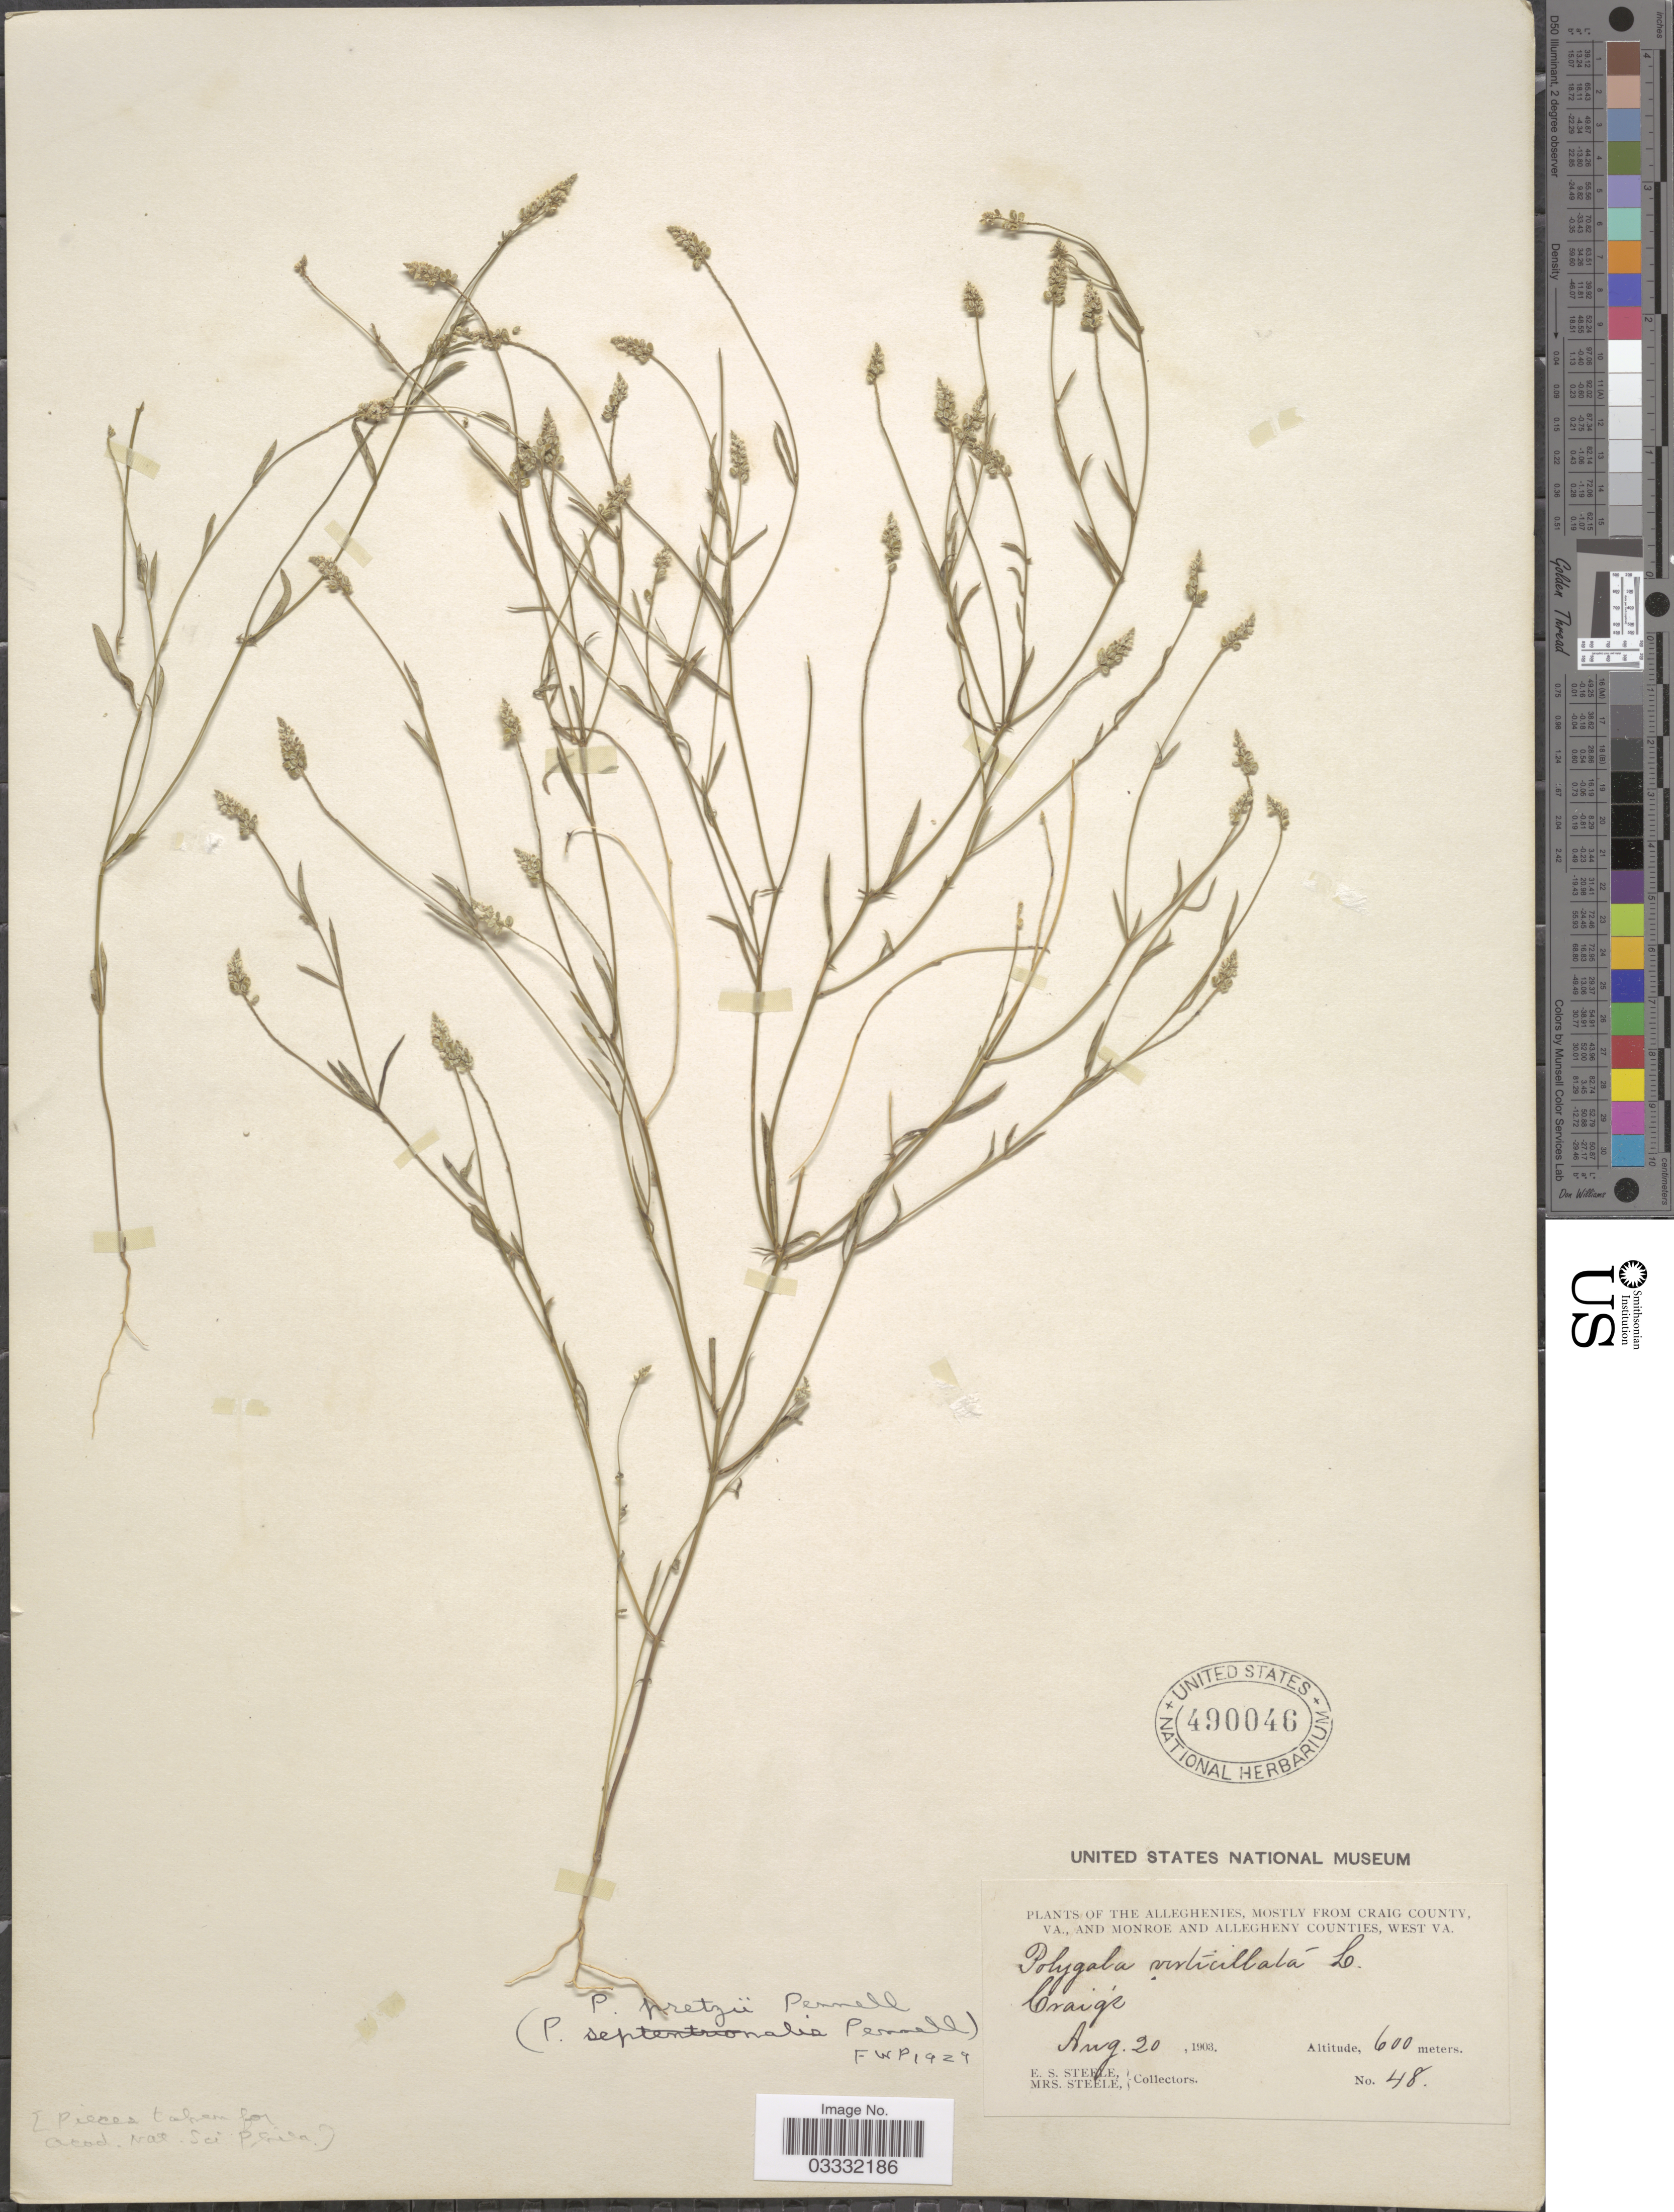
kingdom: Plantae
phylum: Tracheophyta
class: Magnoliopsida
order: Fabales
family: Polygalaceae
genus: Polygala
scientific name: Polygala verticillata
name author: L.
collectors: E. Steele & Mrs. E. S. Steele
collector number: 48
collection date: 1903-08-20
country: United States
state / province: Virginia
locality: The Alleghenies, mostly from Craig County, Craig's.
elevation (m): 600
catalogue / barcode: US 490046